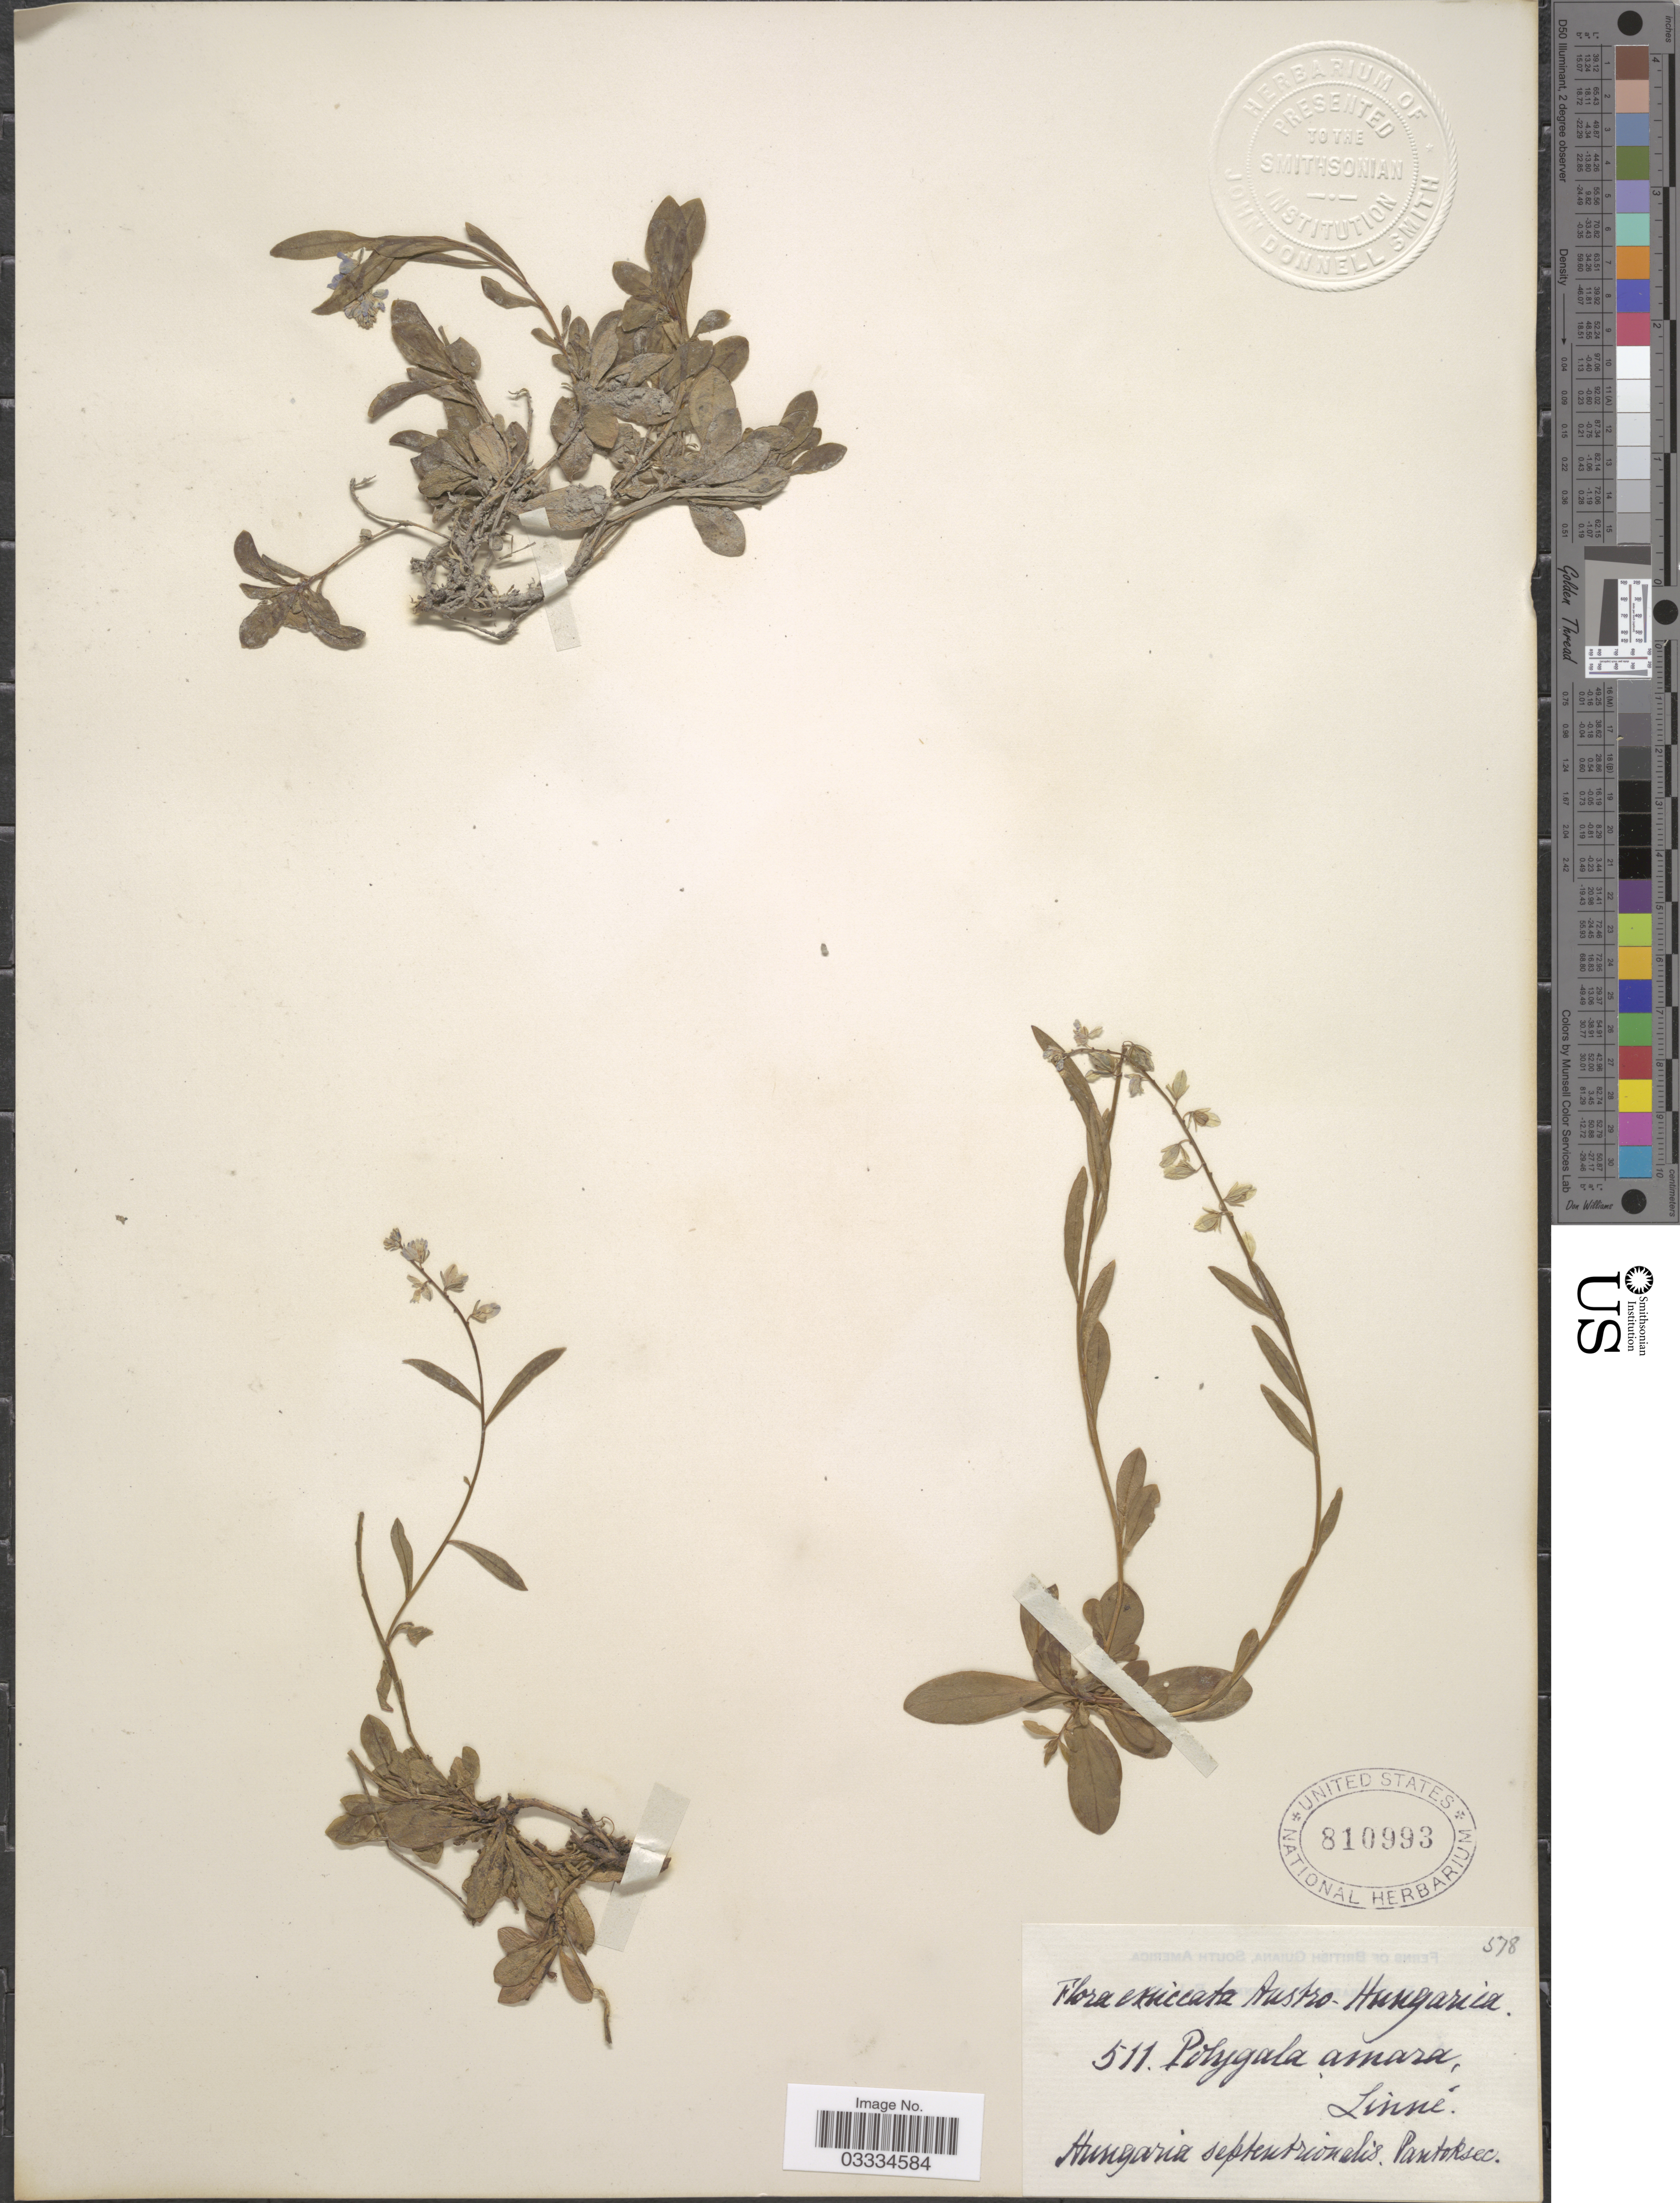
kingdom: Plantae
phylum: Tracheophyta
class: Magnoliopsida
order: Fabales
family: Polygalaceae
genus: Polygala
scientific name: Polygala amara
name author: L.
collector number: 511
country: Hungary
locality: Austro-Hungaria. Hungaria septentrionalis. Pantoksec.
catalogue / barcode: US 810993